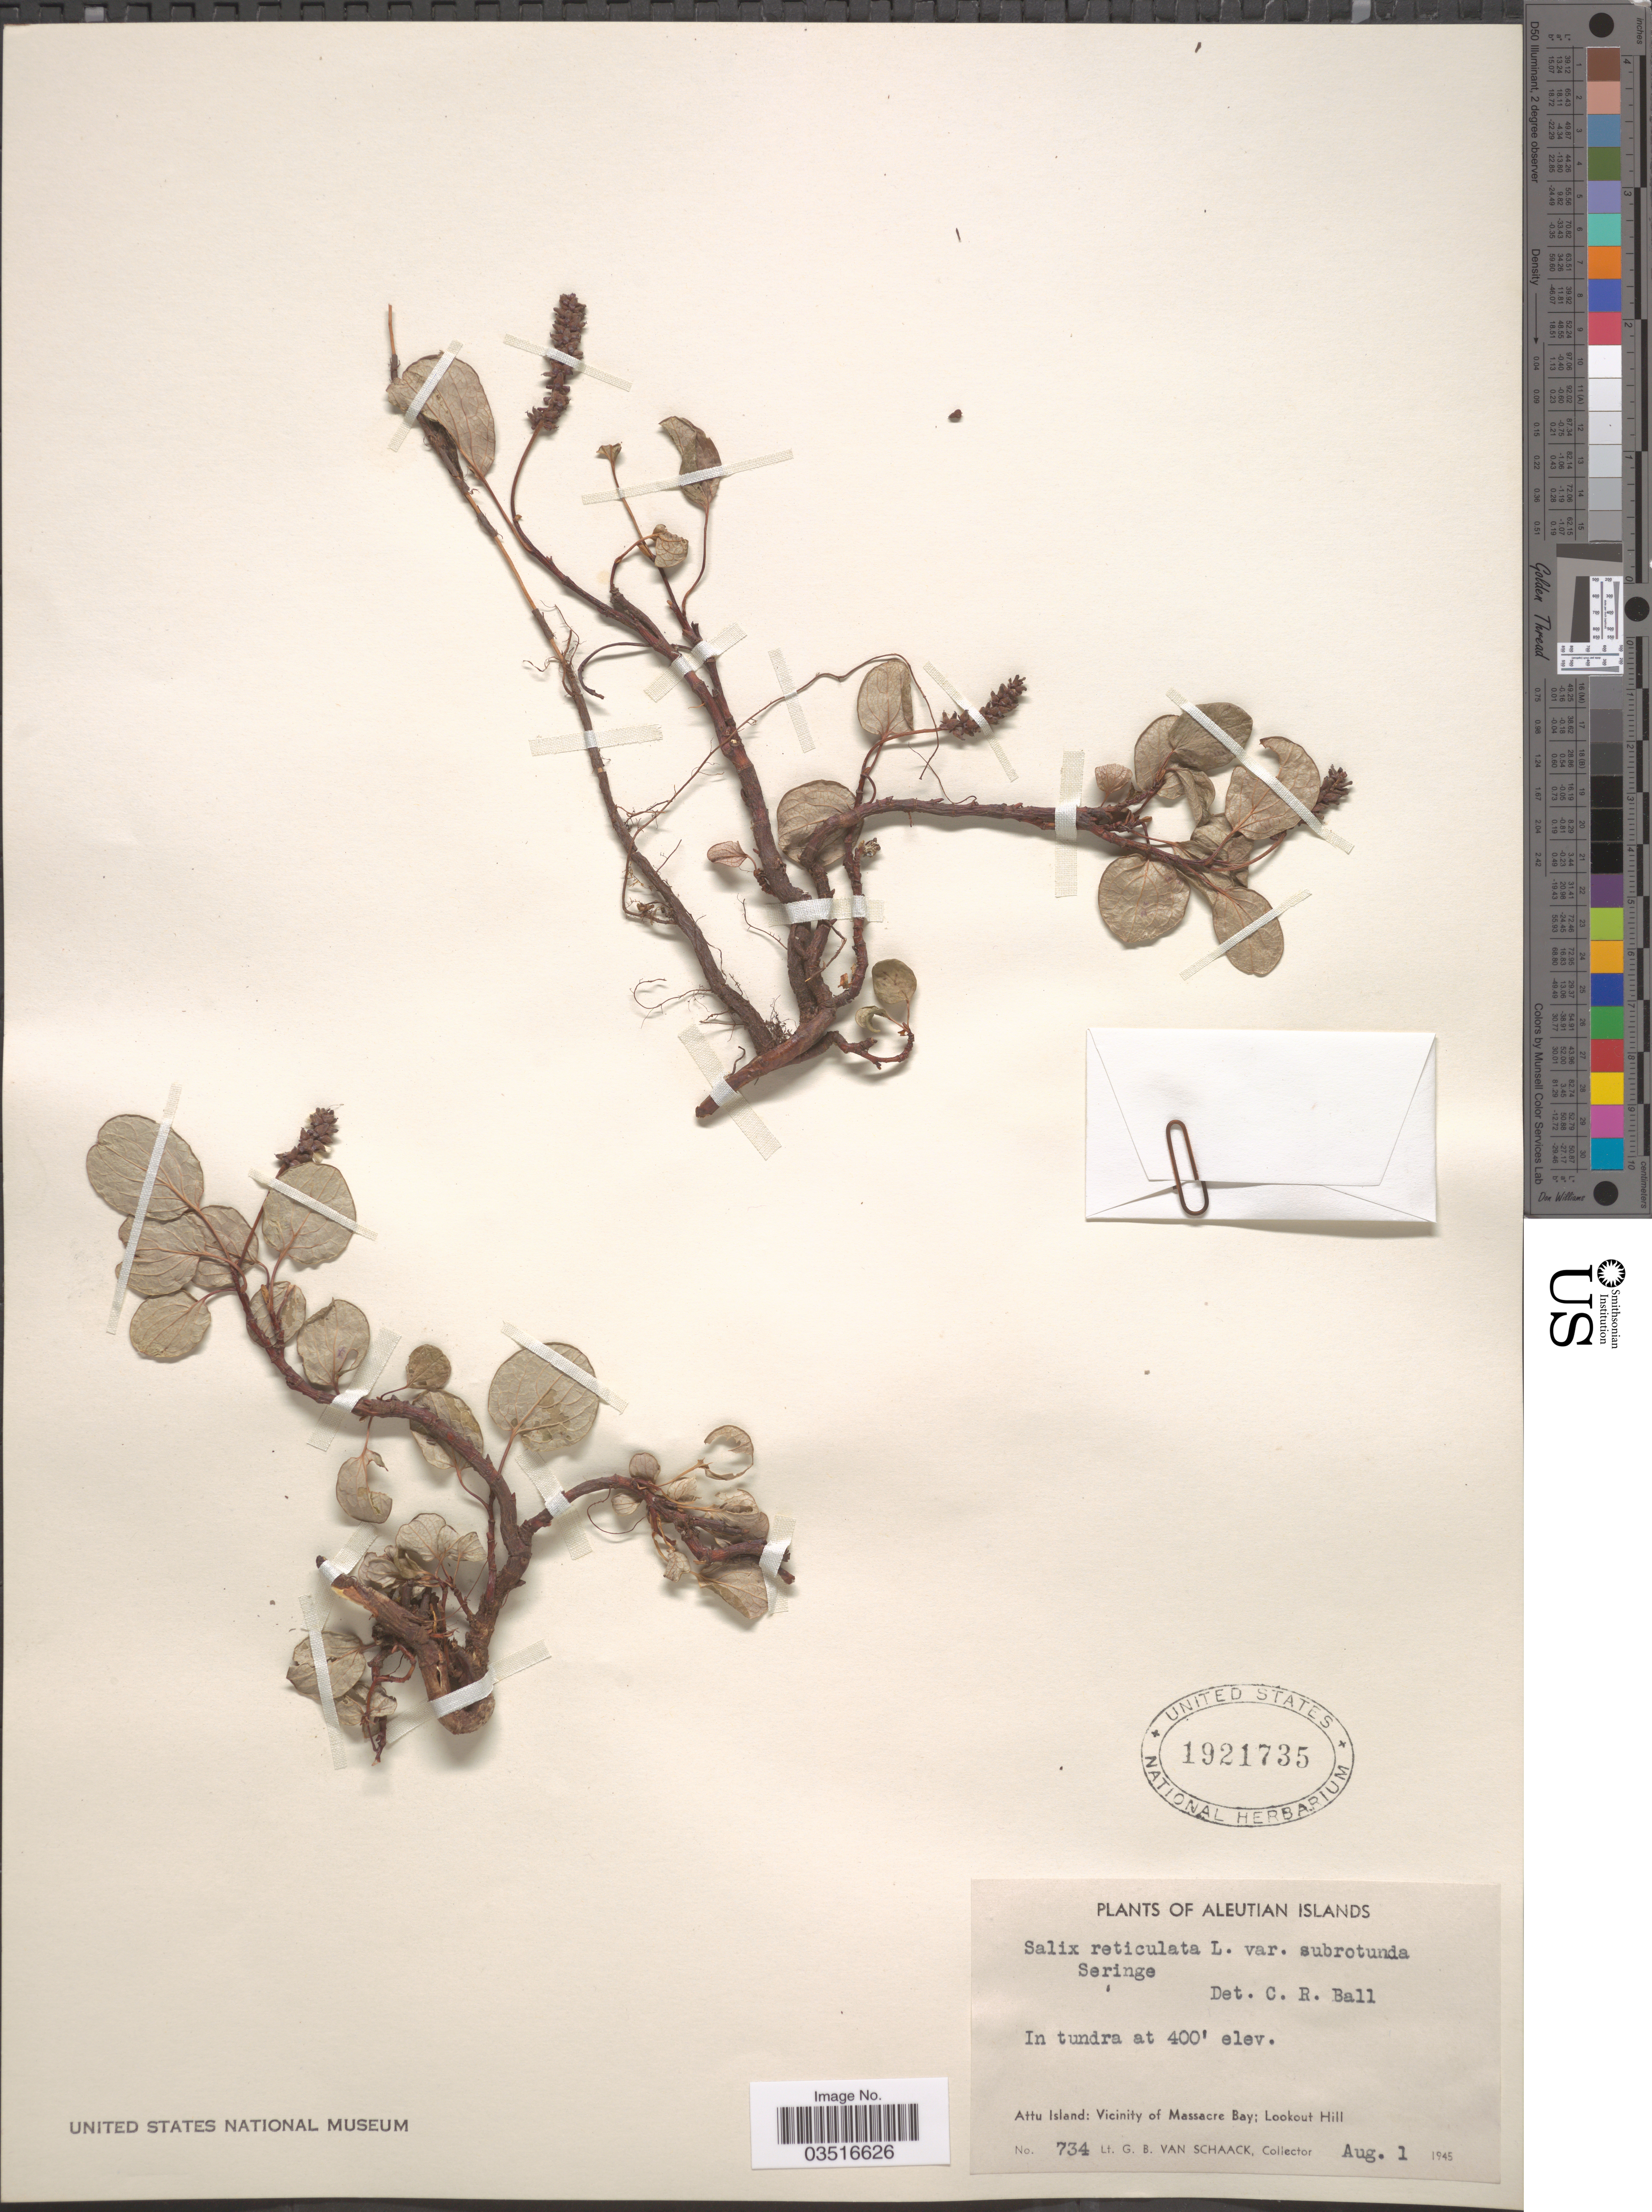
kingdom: Plantae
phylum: Tracheophyta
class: Magnoliopsida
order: Malpighiales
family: Salicaceae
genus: Salix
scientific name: Salix reticulata var. subrotunda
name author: Ser.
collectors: G. Van Schaack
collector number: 734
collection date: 1945-08-01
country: United States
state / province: Alaska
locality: Aleutian Islands. Attu Island: Vicinity of Massacre Bay; Lookout Hill.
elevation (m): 122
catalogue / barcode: US 1921735